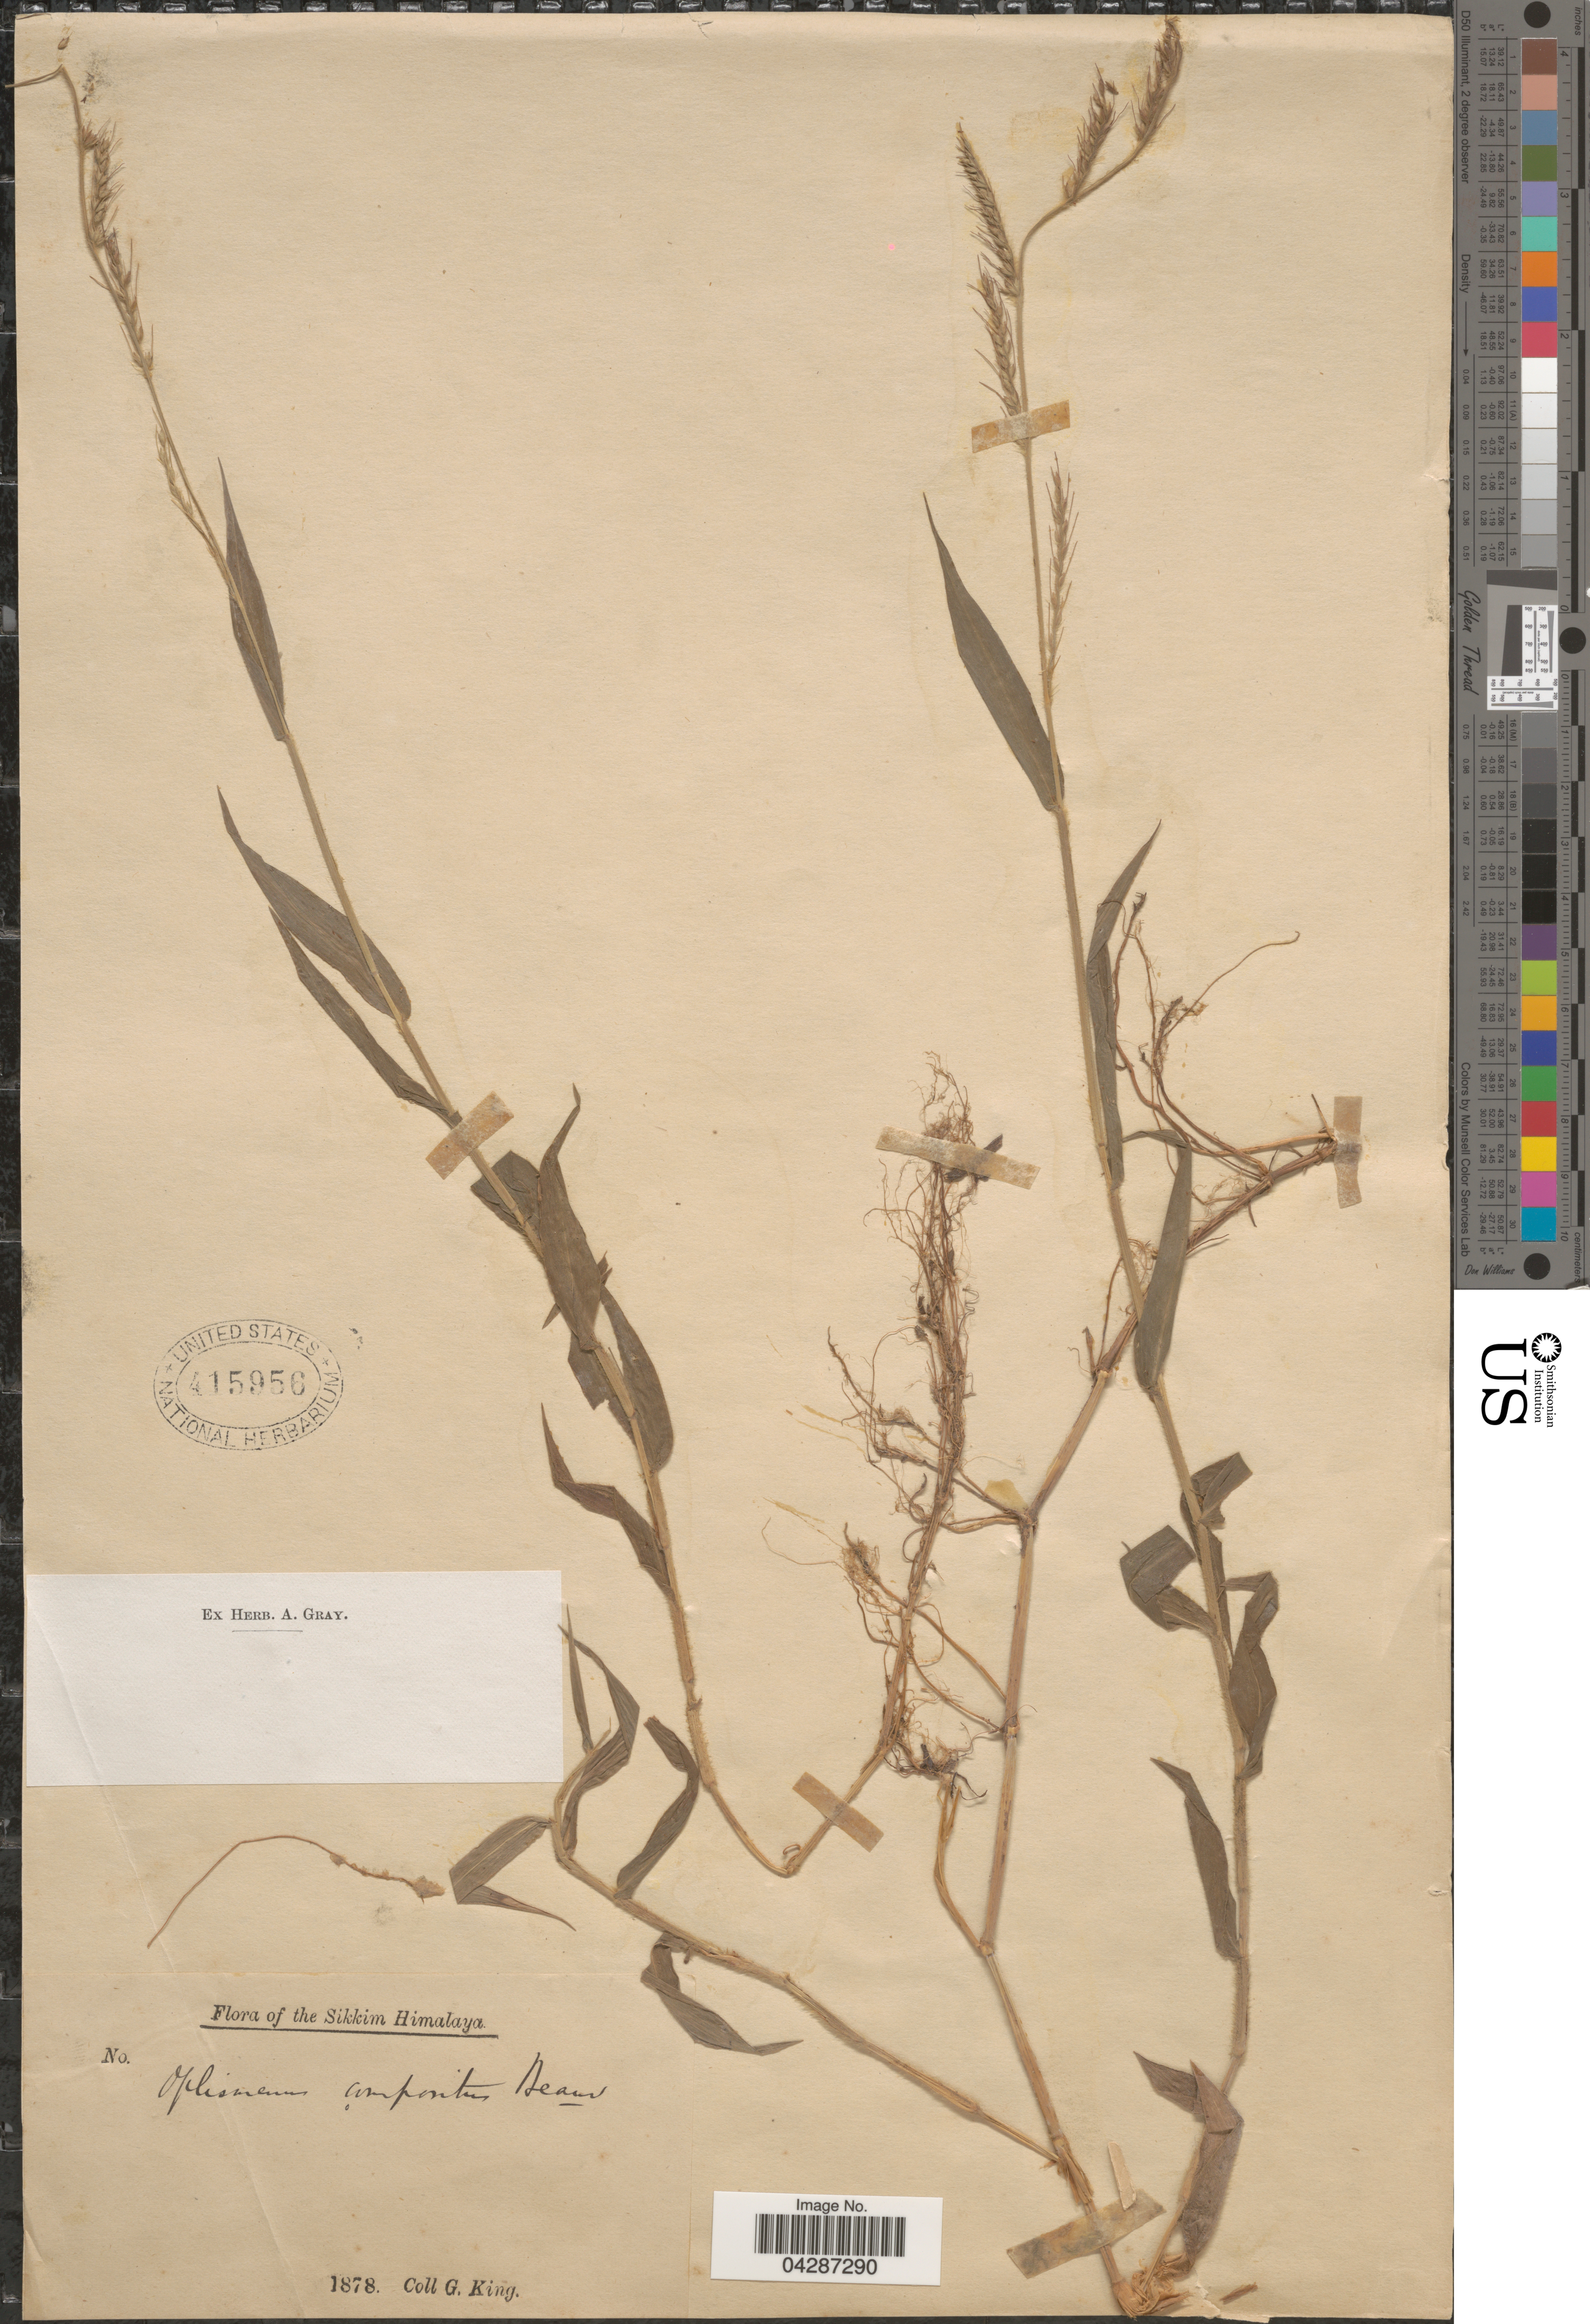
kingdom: Plantae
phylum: Tracheophyta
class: Liliopsida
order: Poales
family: Poaceae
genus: Oplismenus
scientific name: Oplismenus compositus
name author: (L.) P. Beauv.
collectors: G. King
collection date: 1878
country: India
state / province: Sikkim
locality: Sikkim Himalaya.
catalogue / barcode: US 415956